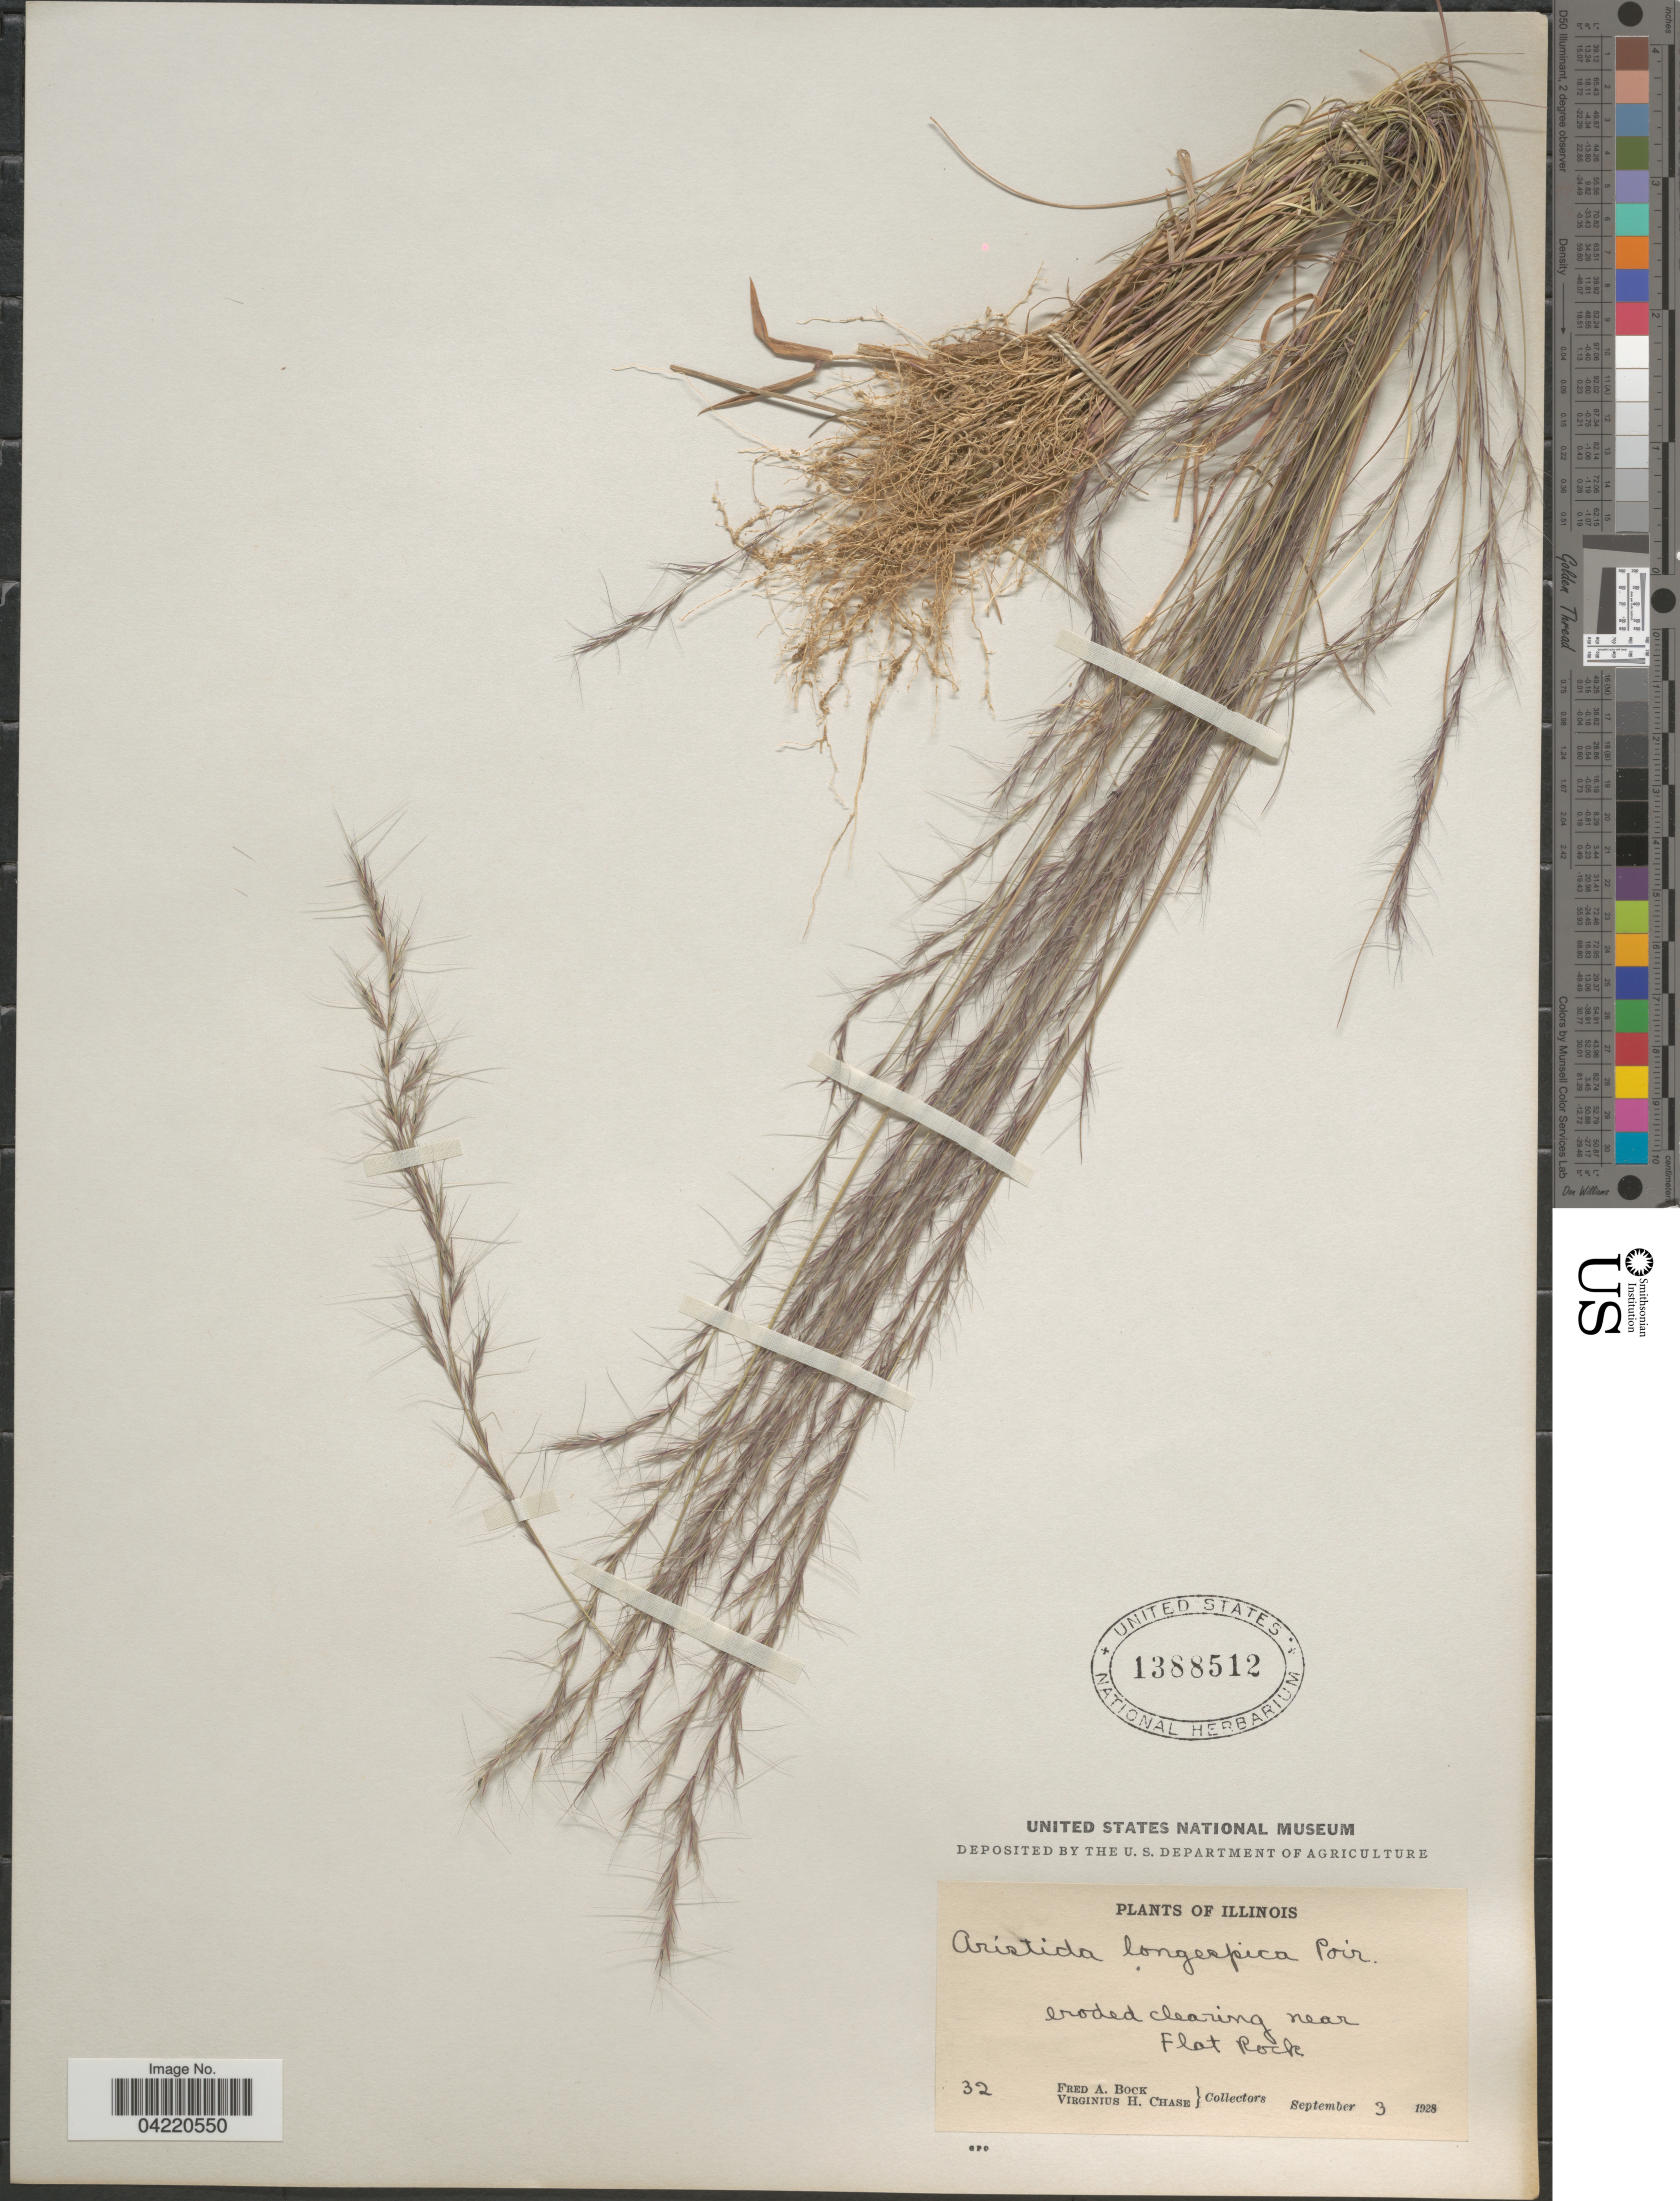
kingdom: Plantae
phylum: Tracheophyta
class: Liliopsida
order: Poales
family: Poaceae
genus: Aristida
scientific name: Aristida longespica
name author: Poir.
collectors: F. Bock & V. H. Chase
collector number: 32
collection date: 1928-09-03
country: United States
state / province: Illinois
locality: Eroded clearing near Flat Rock.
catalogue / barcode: US 1388512